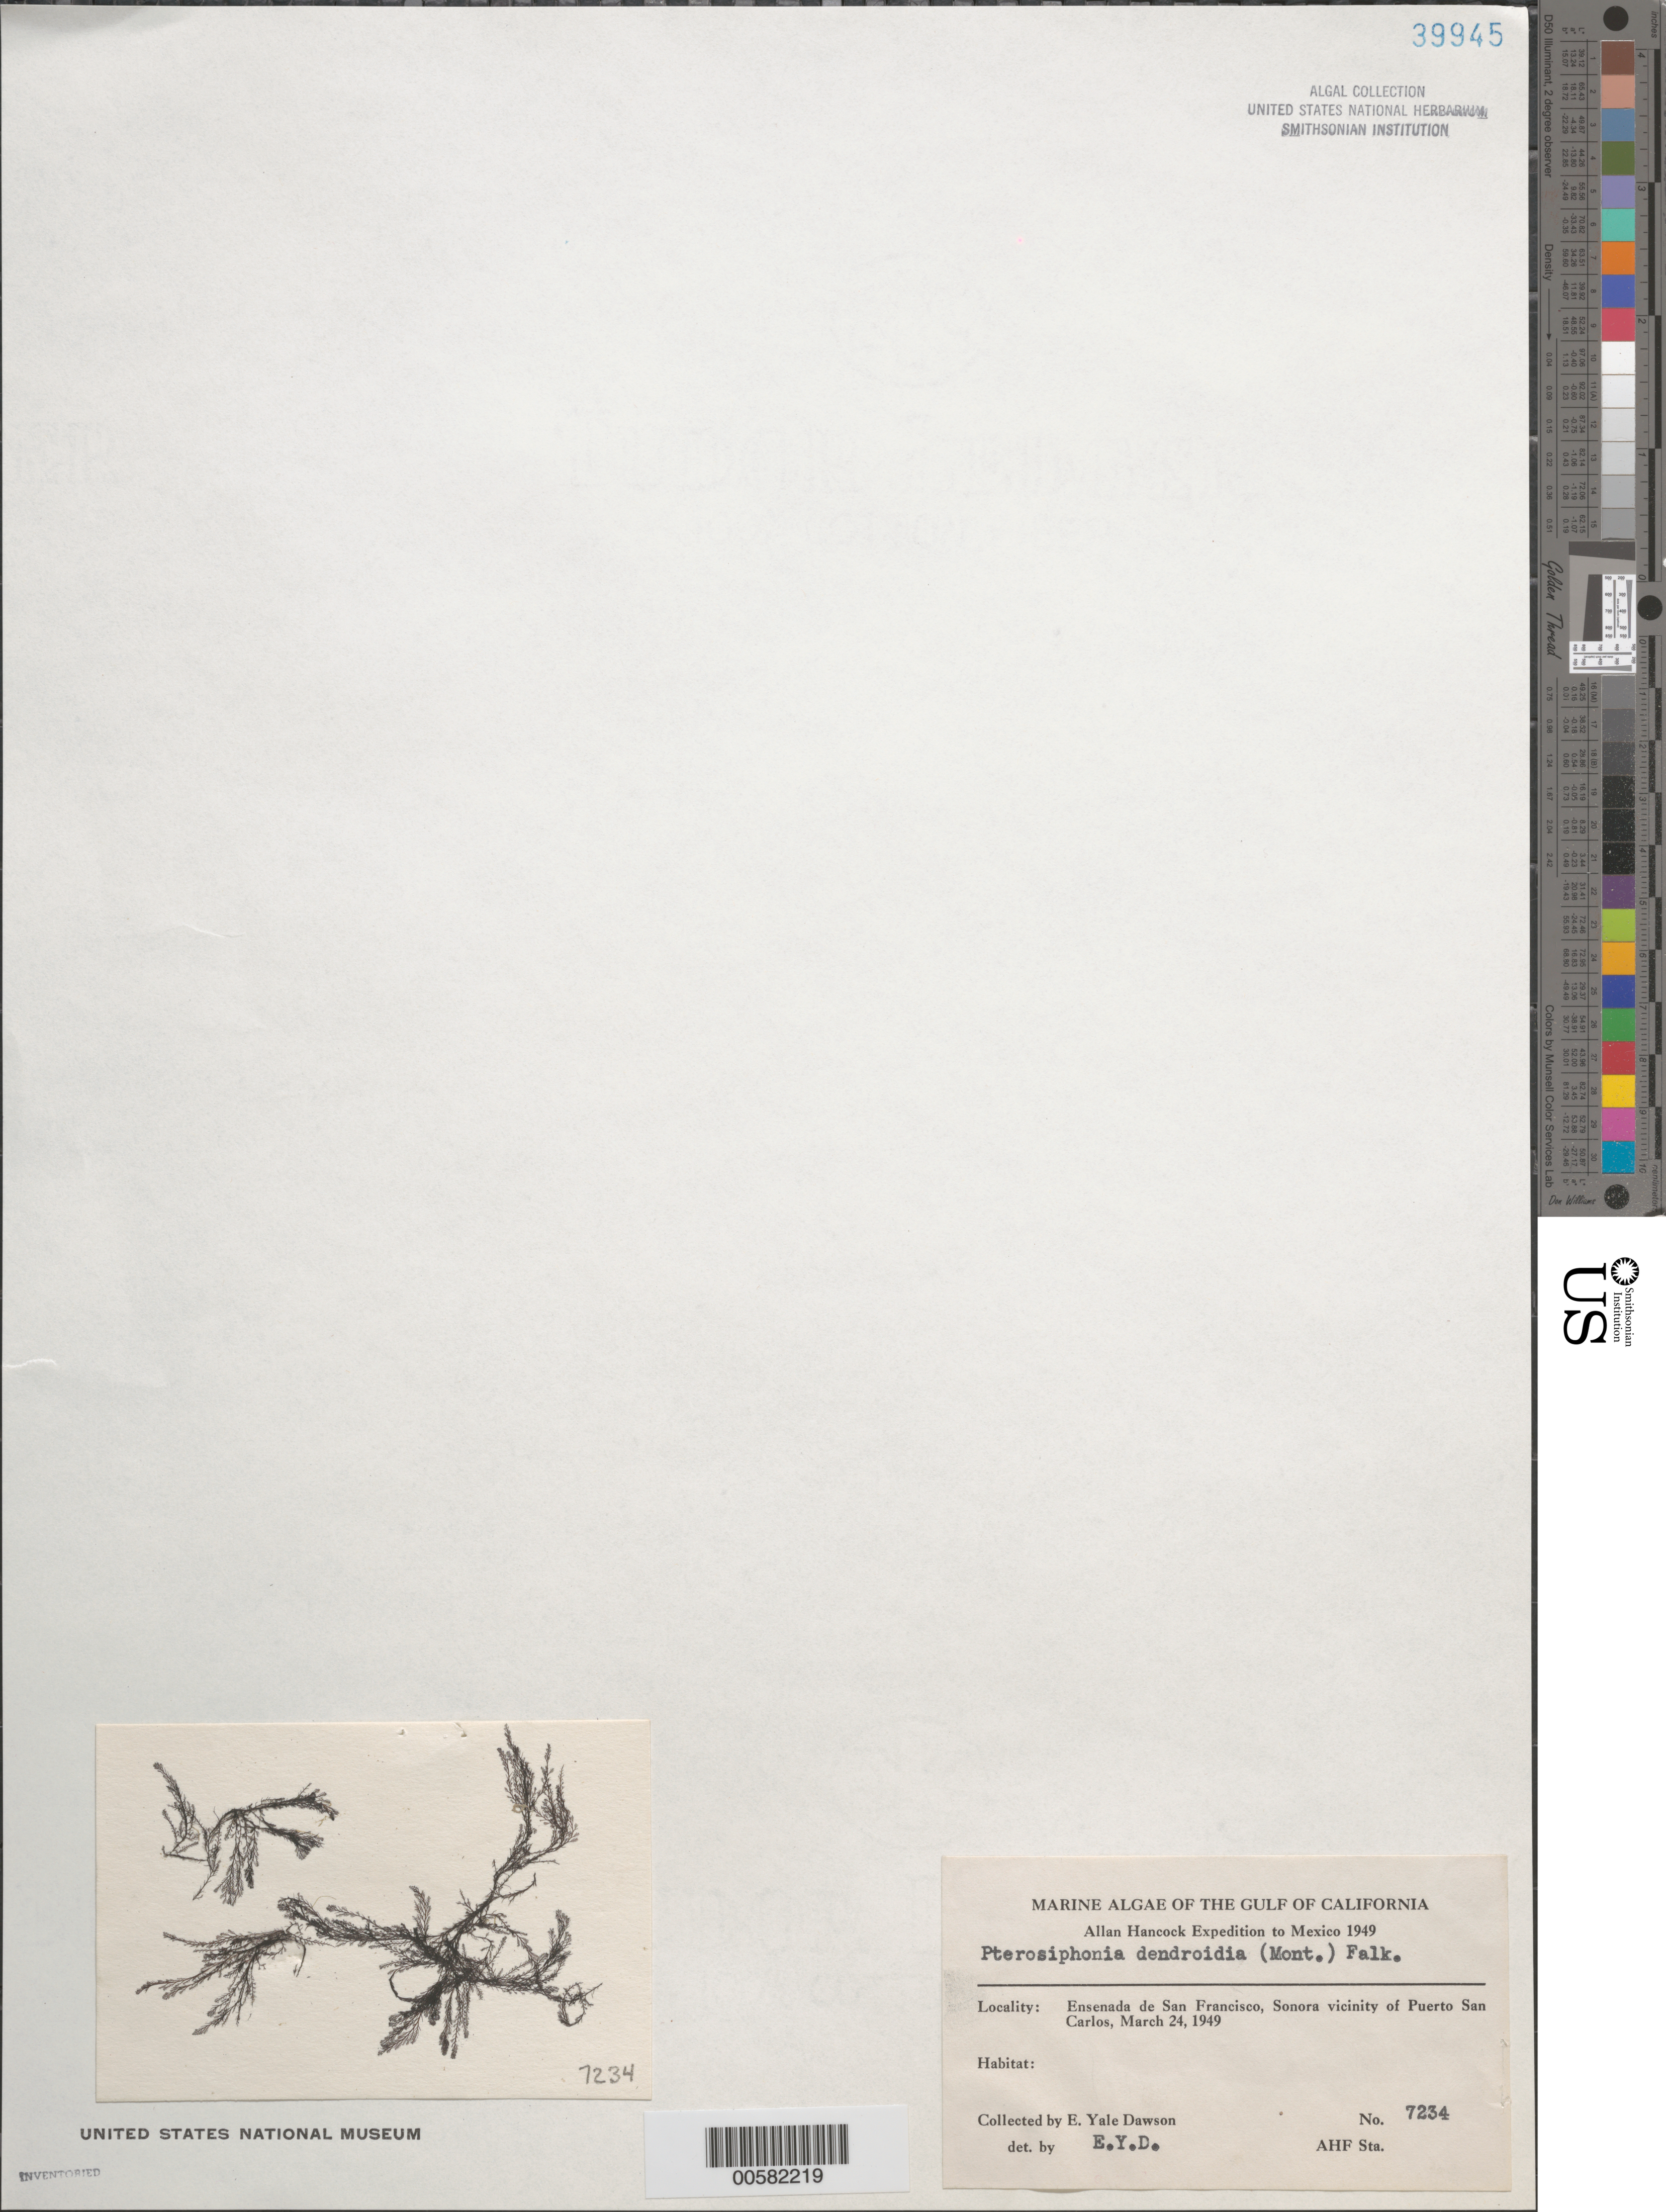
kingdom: Plantae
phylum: Rhodophyta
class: Florideophyceae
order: Ceramiales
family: Rhodomelaceae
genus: Symphyocladiella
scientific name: Symphyocladiella dendroidea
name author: (Montagne) Bustamante et al.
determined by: Algae name updating Project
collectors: E. Y. Dawson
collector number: EYD 7234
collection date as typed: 24 Mar 1949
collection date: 1949-03-24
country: Mexico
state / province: Sonora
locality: Ensenada de San Francisco, near Puerto San Carlos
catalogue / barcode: US 39945